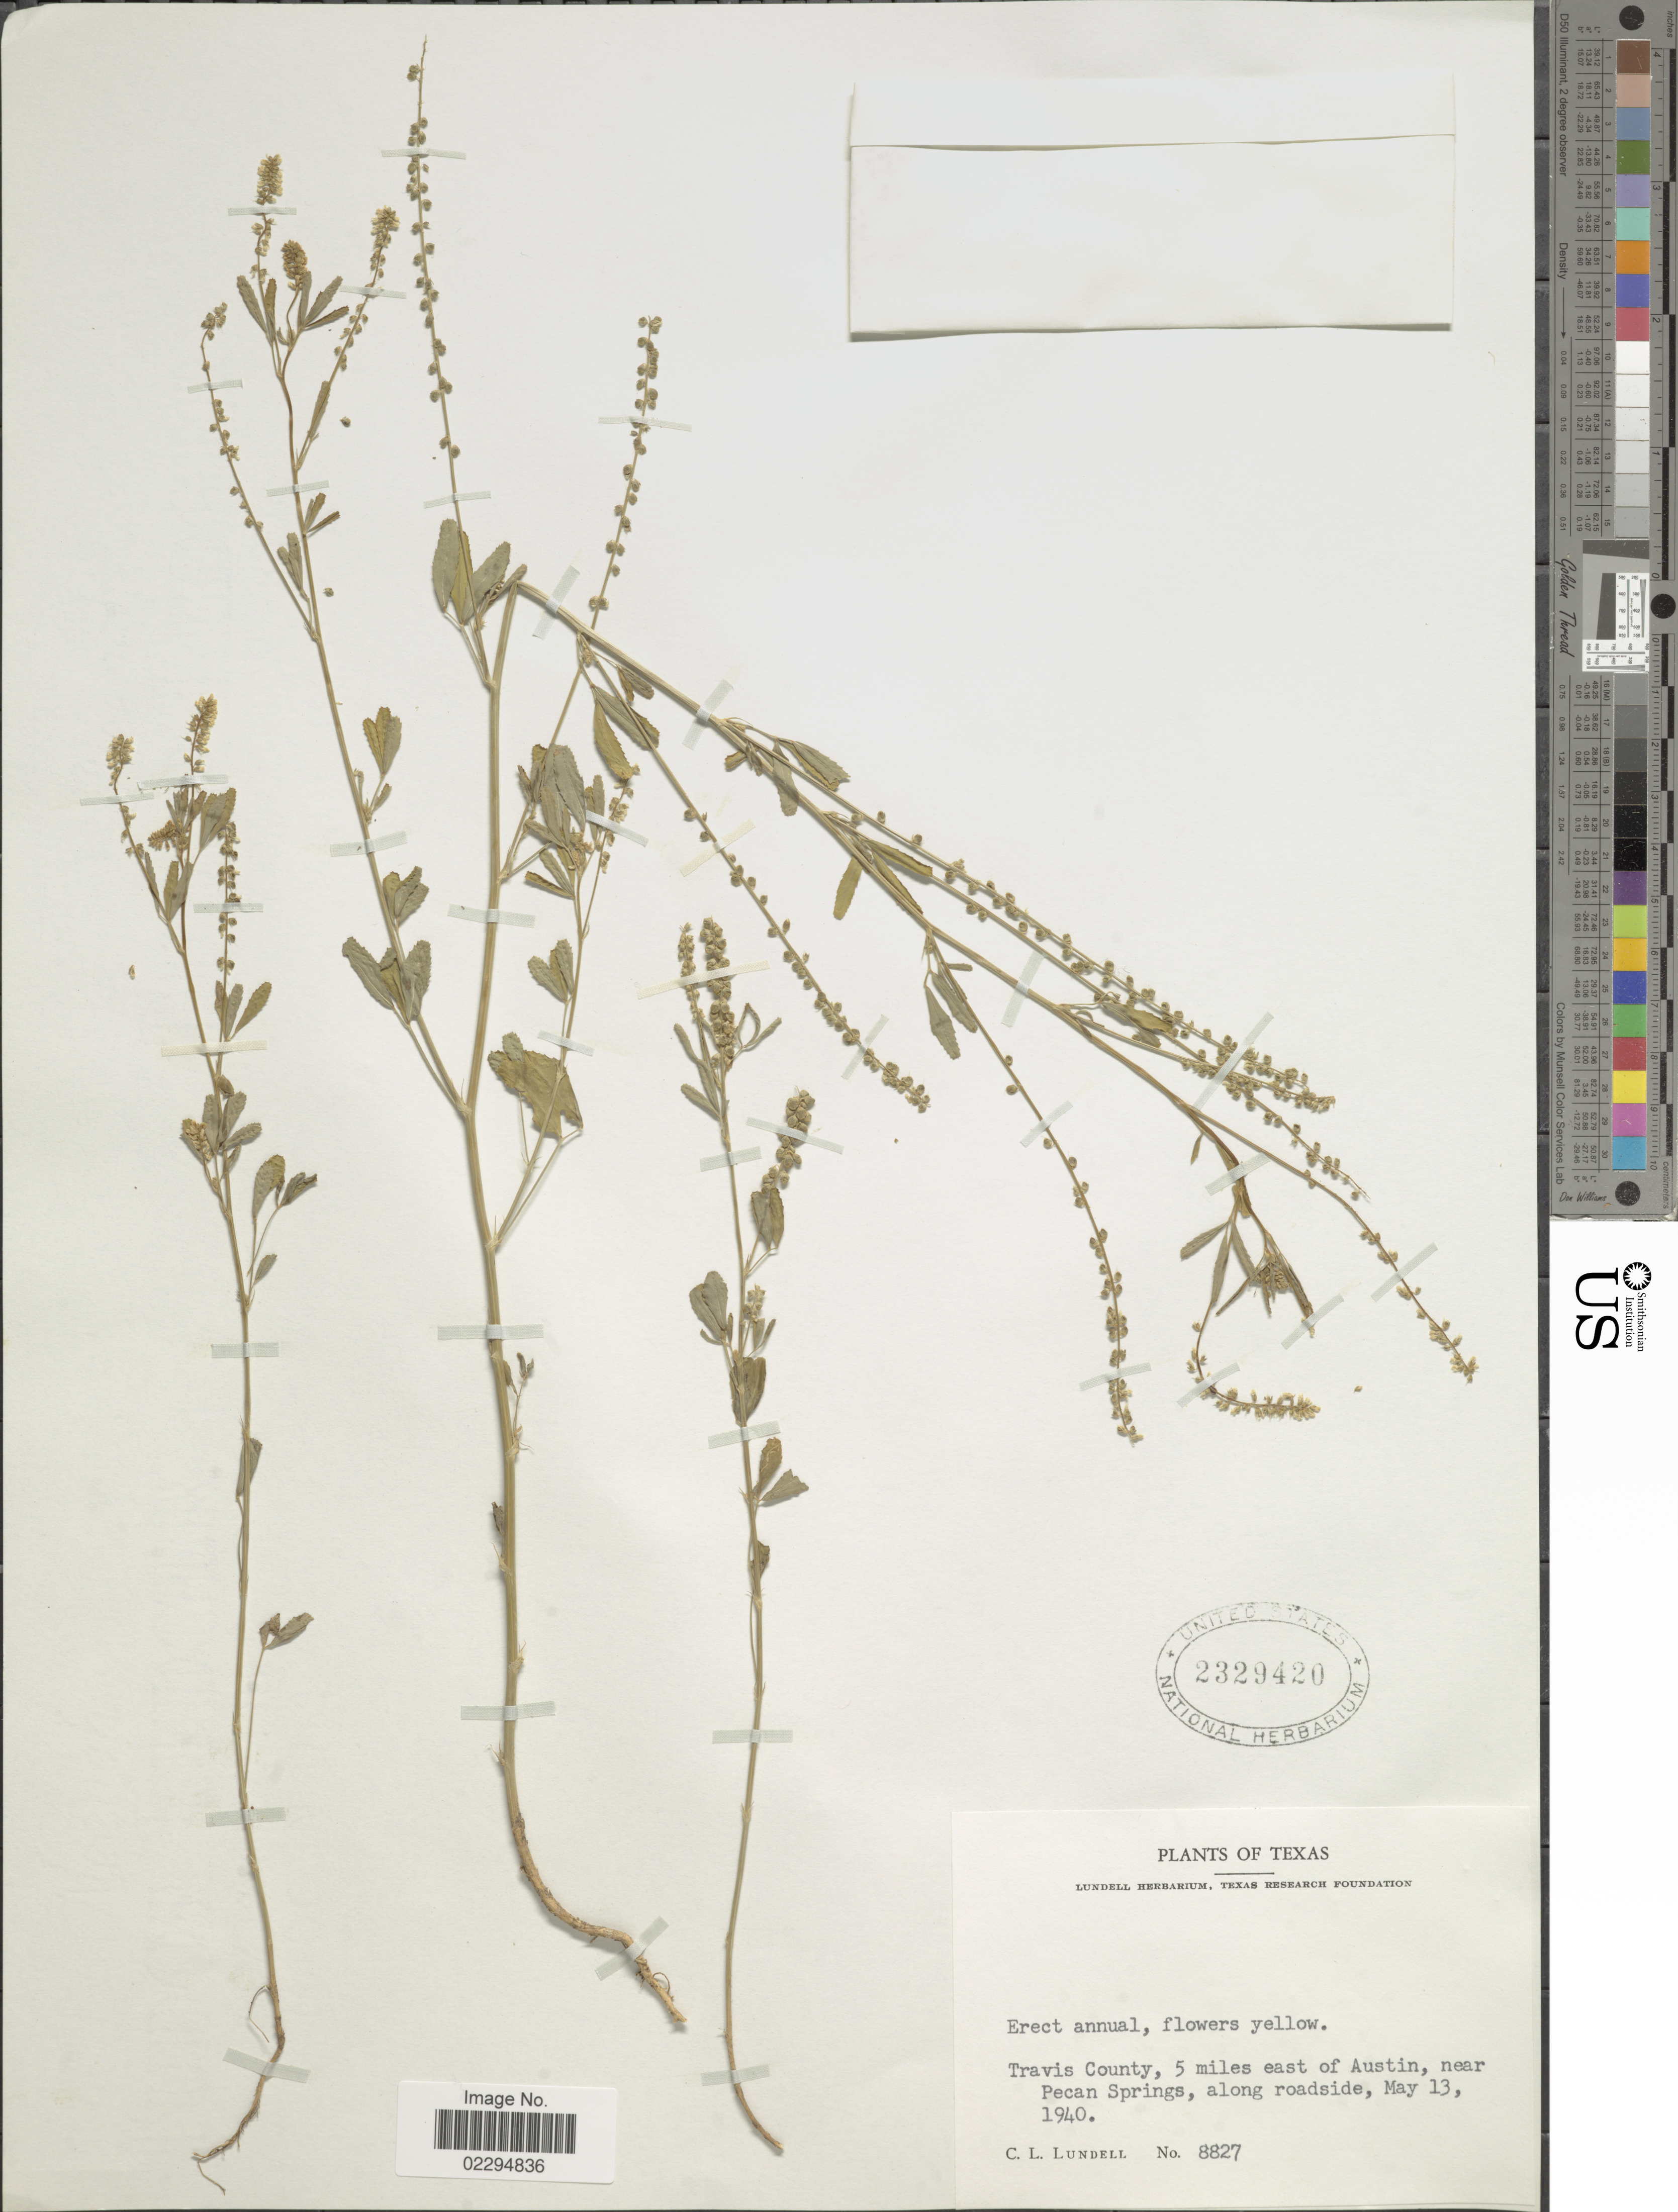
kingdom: Plantae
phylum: Tracheophyta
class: Magnoliopsida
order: Fabales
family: Fabaceae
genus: Melilotus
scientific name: Melilotus sp.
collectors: C. L. Lundell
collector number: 8827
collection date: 1940-05-13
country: United States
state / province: Texas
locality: Travis County, 5 miles east of Austin, near Pecan Springs, along roadside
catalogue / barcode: US 2329420